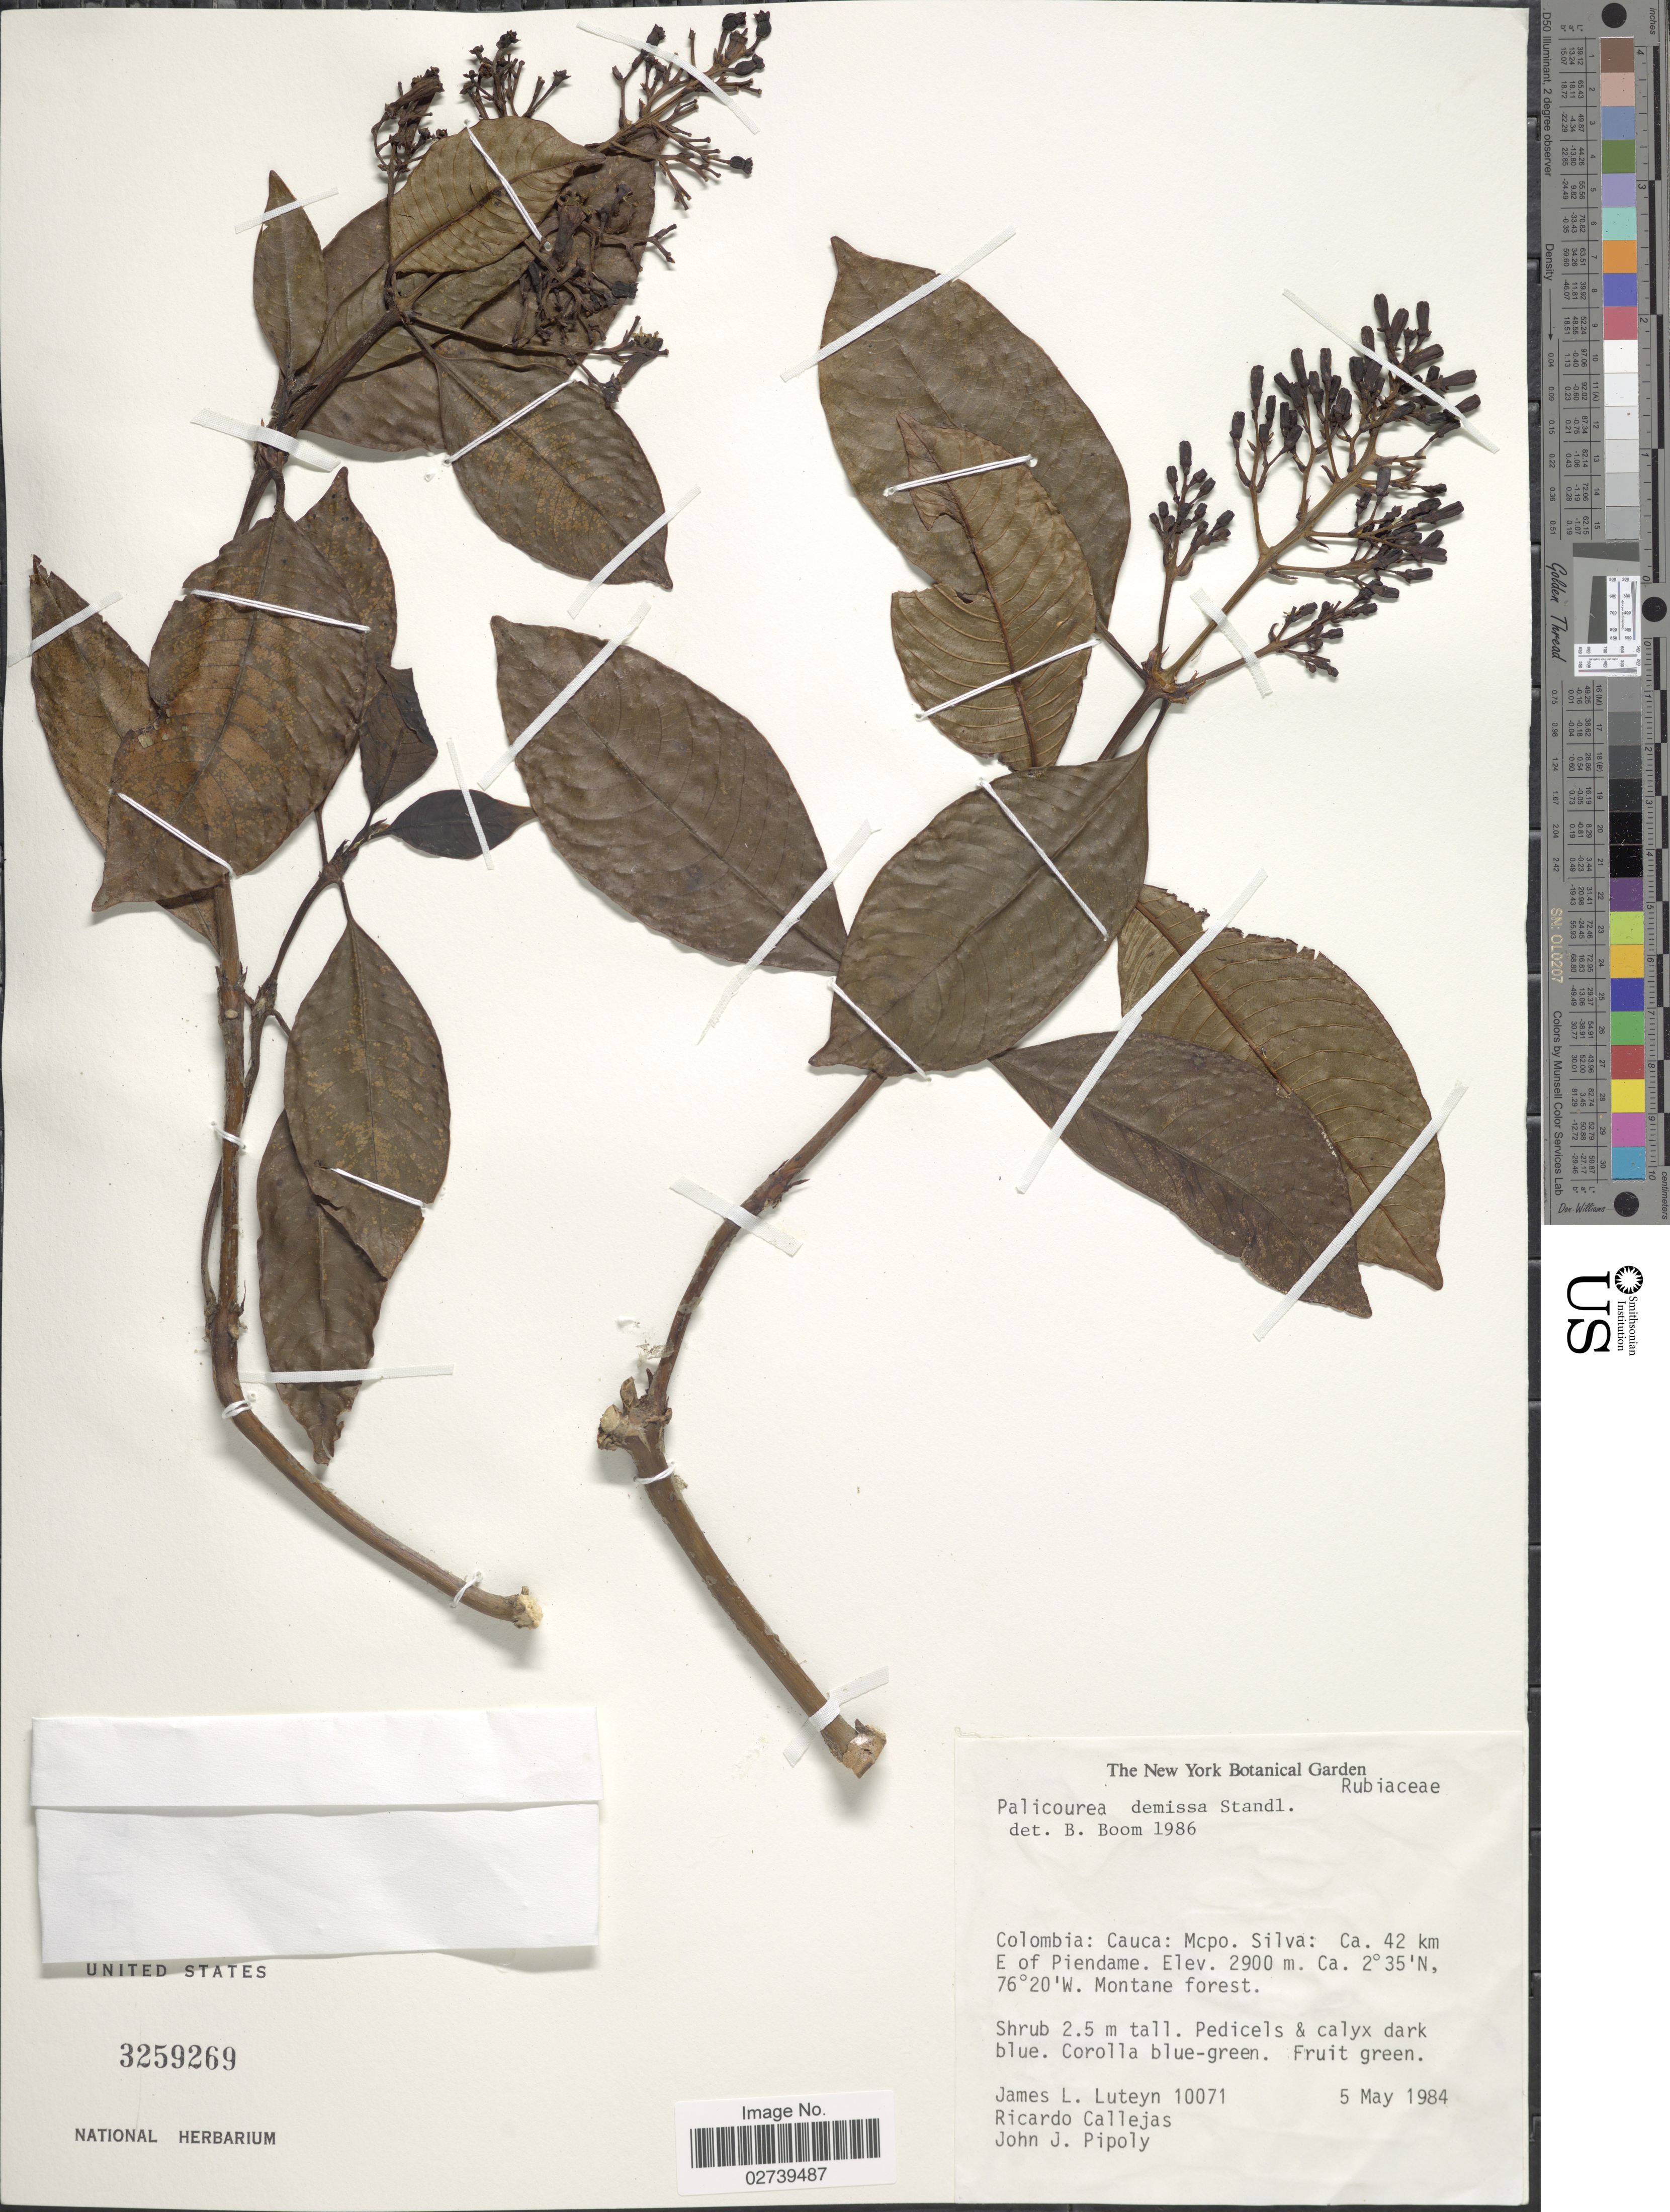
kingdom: Plantae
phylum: Tracheophyta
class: Magnoliopsida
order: Gentianales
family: Rubiaceae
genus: Palicourea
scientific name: Palicourea demissa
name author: Standl.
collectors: J. L. Luteyn, R. Callejas & J. J. Pipoly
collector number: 10071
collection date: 1984-05-05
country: Colombia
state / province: Cauca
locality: Mcpo. Silva: Ca. 42 km E of Piendame.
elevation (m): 2900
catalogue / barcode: US 3259269